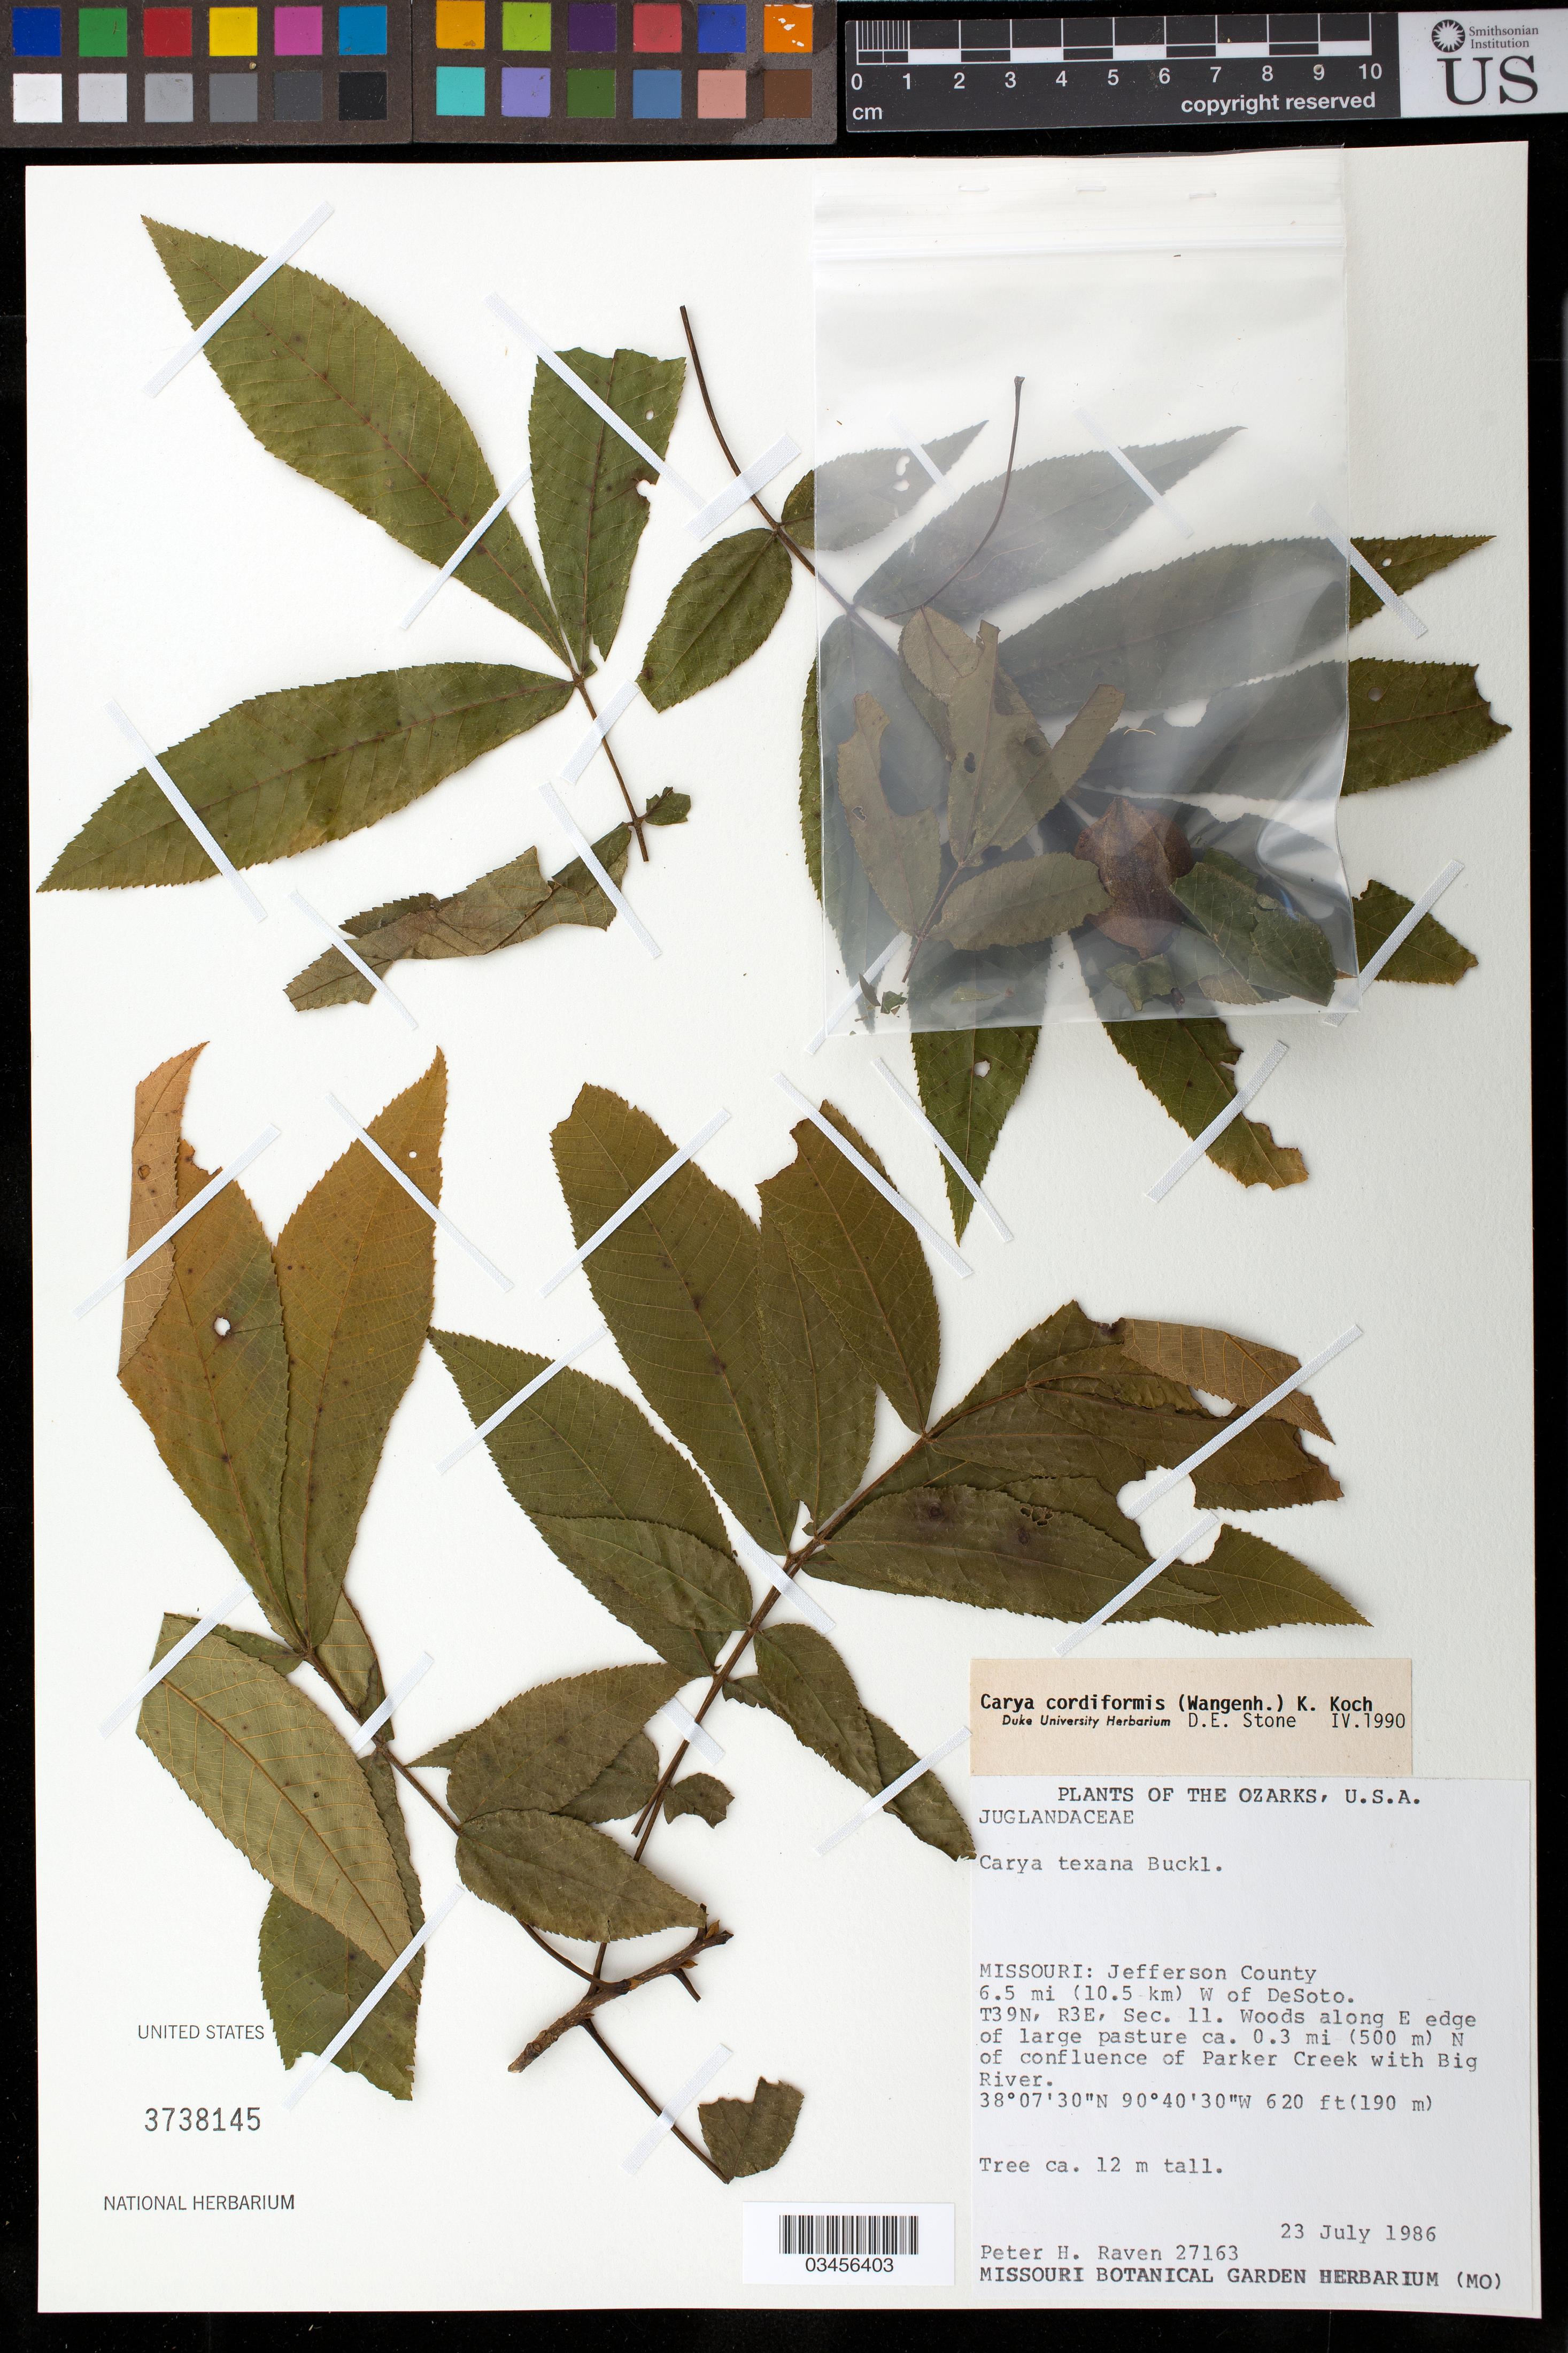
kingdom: Plantae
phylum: Tracheophyta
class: Magnoliopsida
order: Fagales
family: Juglandaceae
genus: Carya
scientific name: Carya texana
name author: Buckley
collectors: P. Raven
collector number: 27163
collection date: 1992-07-23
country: United States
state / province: Missouri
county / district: Jefferson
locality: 6.5 mi (10.5 km) W of DeSoto. Township 39 N. Range 3 E. Section 11. Woods along E edge of large pasture ca. 0,3 mi (500 m) N of confluence of Parker Creek with Big River.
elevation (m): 190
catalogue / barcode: US 3738145